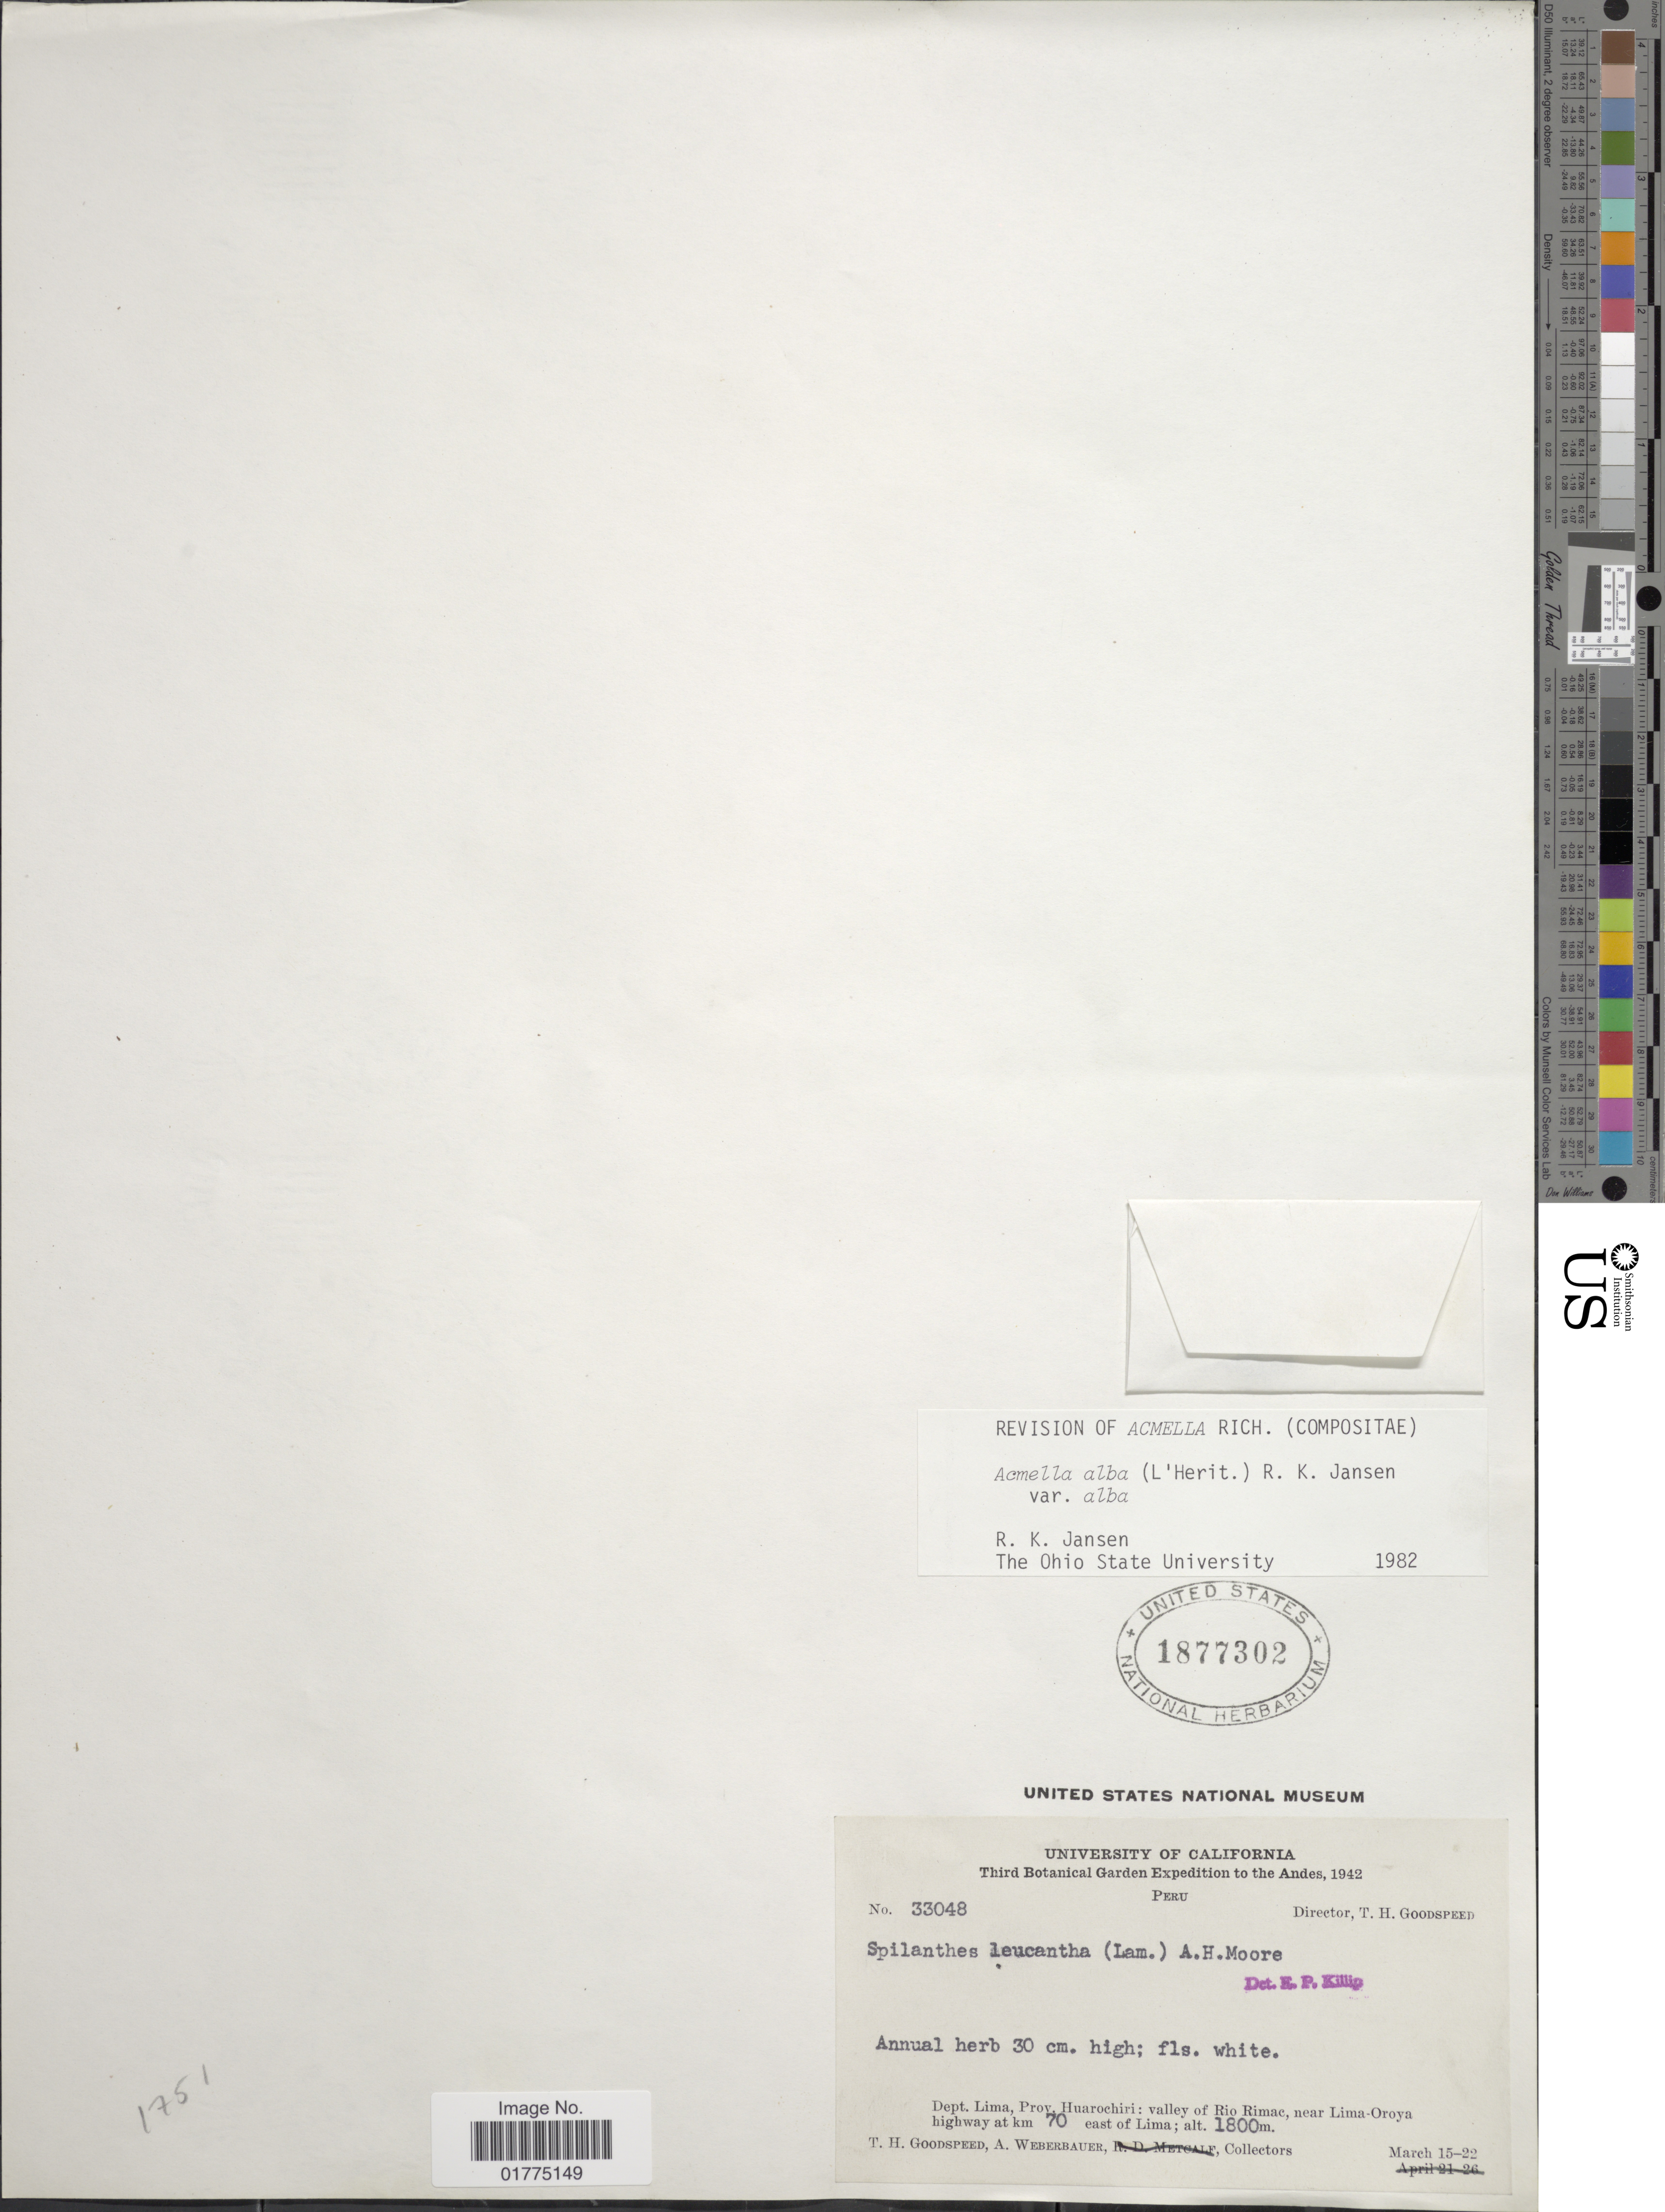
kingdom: Plantae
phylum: Tracheophyta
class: Magnoliopsida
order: Asterales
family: Asteraceae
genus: Acmella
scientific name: Acmella alba var. alba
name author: (L'Hér.) R.K. Jansen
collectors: T. Goodspeed & A. Weberbauer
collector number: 33048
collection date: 1942-03-15/1942-03-22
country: Peru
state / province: Lima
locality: Dept. Lima, Prov. Huarochiri: valley of Rio Rimae, near Lima-Oroya highway at km 70 east of Lima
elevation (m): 1800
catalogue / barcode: US 1877302